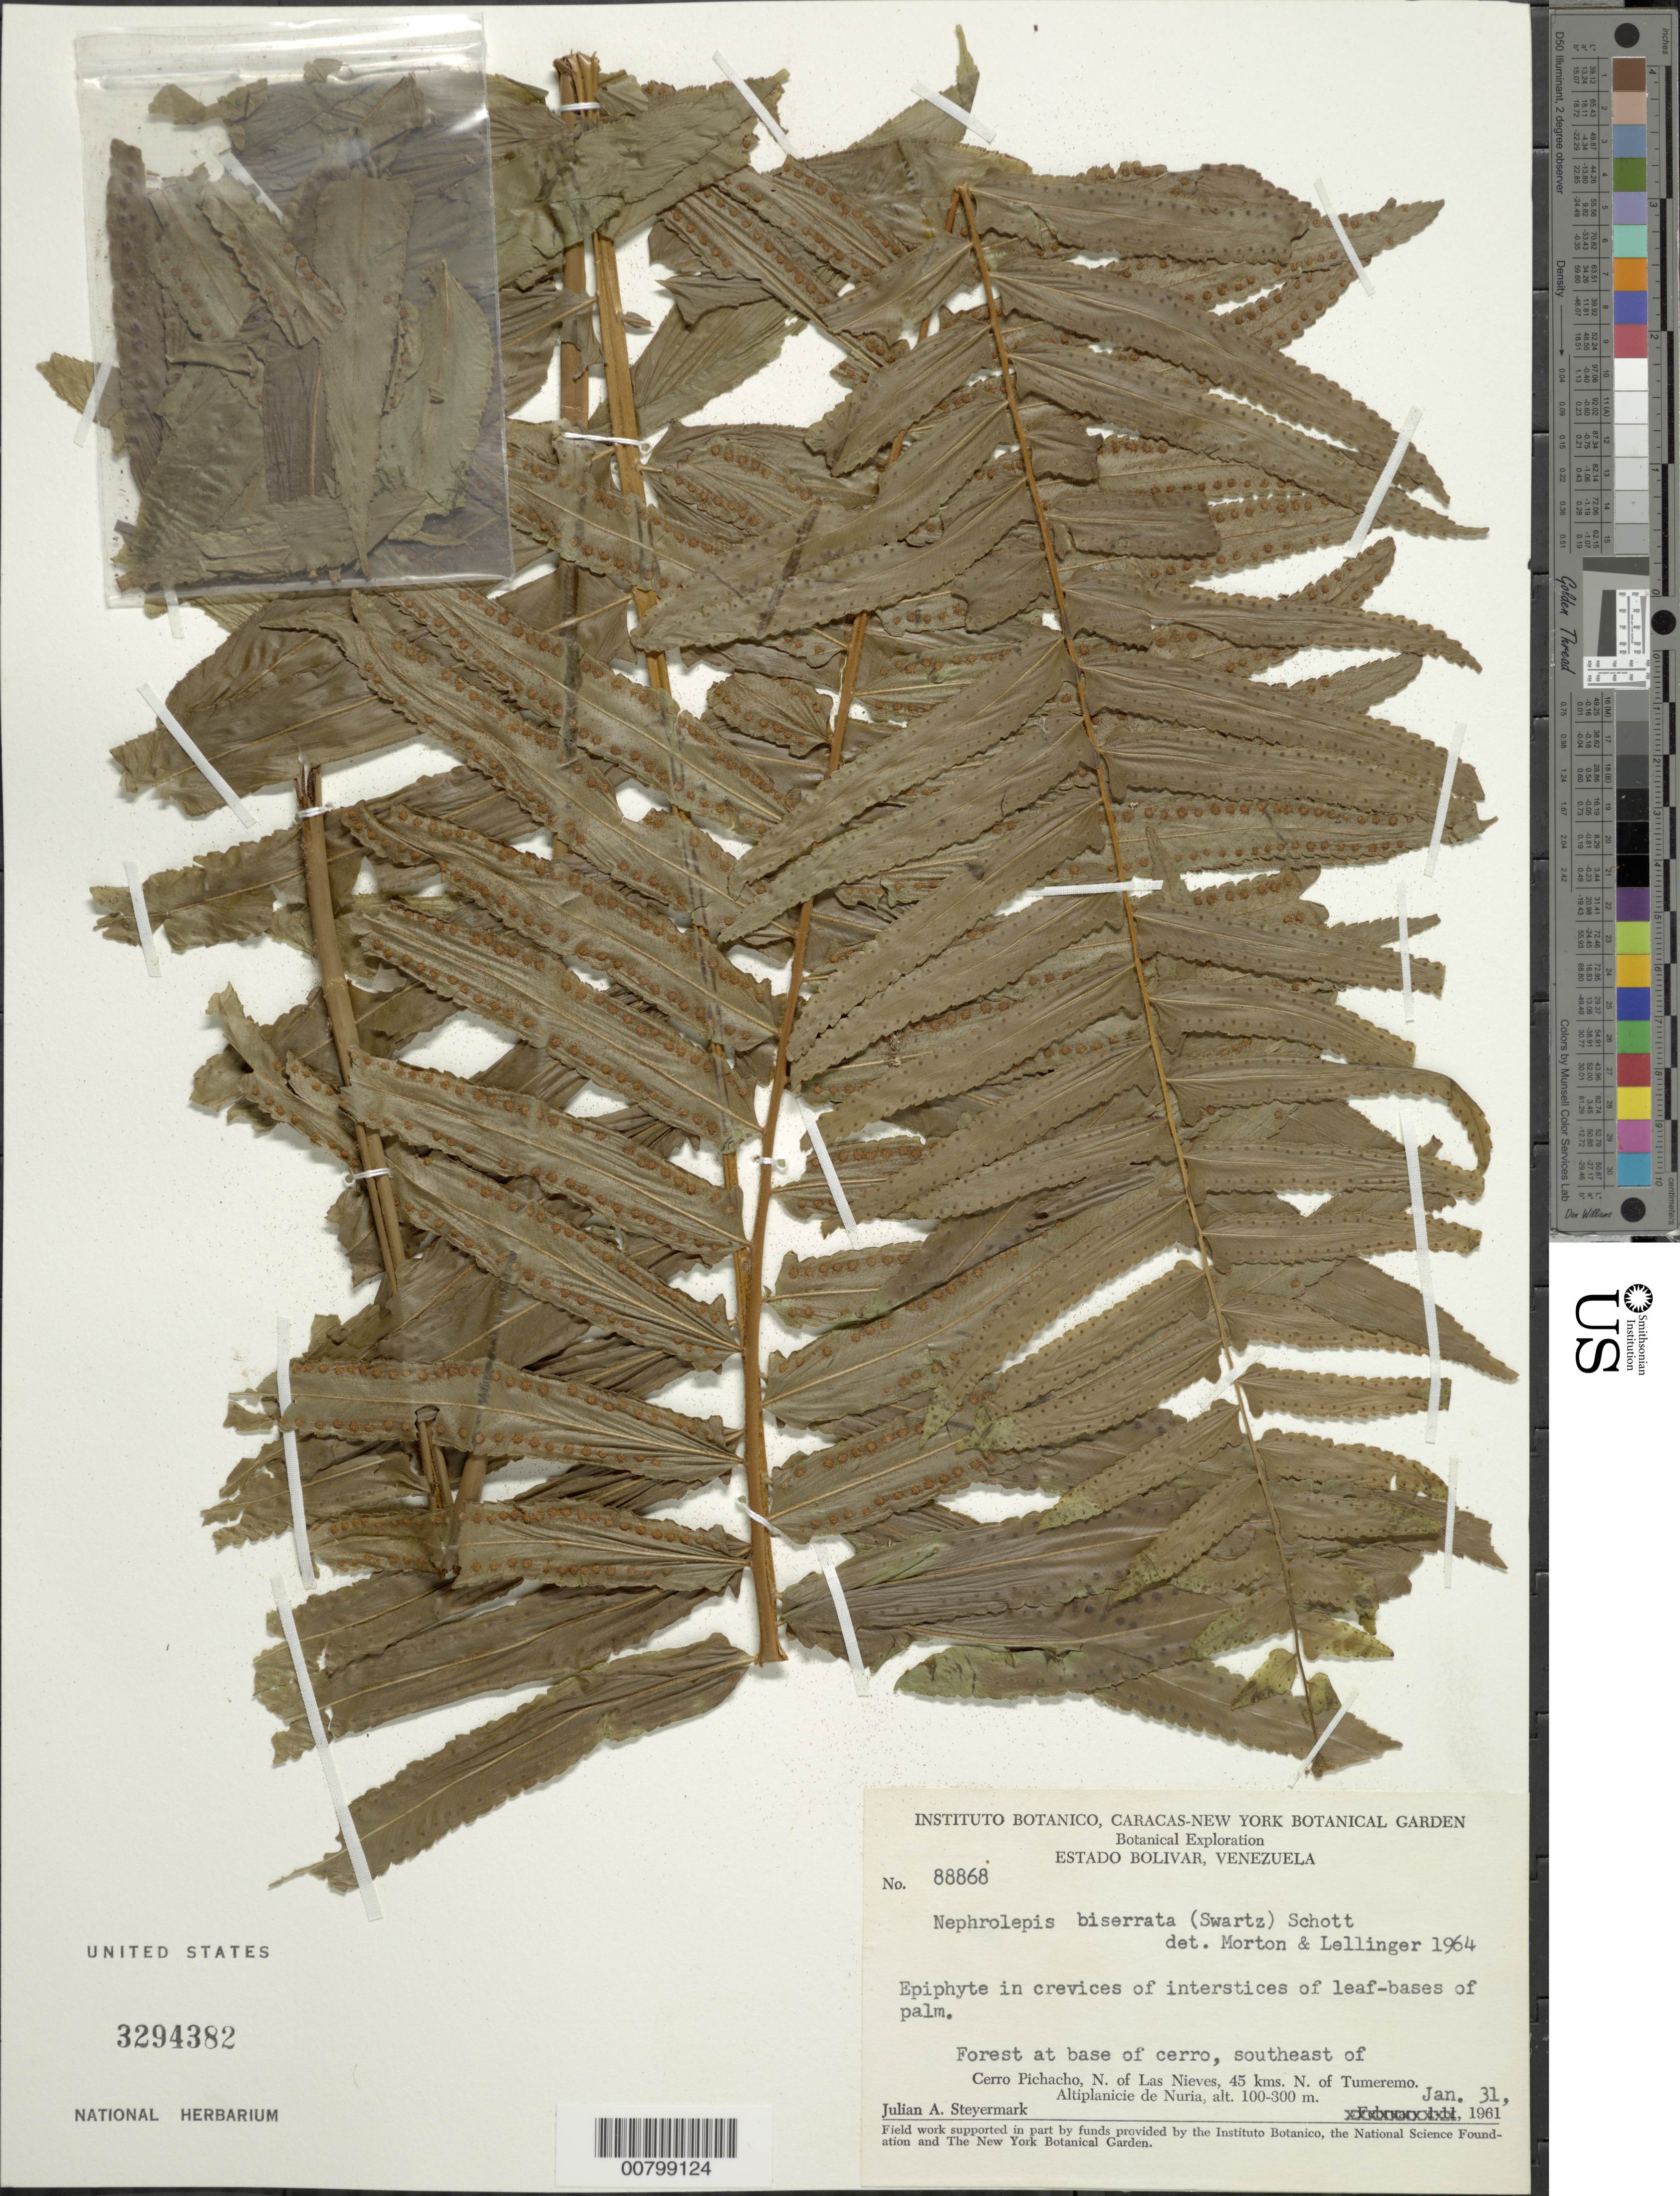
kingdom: Plantae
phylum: Tracheophyta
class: Polypodiopsida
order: Polypodiales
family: Nephrolepidaceae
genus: Nephrolepis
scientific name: Nephrolepis biserrata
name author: (Sw.) Schott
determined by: Morton, C. V.; Lellinger, D. B.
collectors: J. Steyermark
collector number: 88868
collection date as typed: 31-Jan-61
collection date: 1961-01-31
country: Venezuela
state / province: Bolívar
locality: Cerro El Picacho, SE of; N of Las Nieves, 45 km N of Tumeremo, Altiplanicie de Nuria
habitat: Forest at base of cerro; in crevices of interstices of leaf-bases of palm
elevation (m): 100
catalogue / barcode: US 3294382